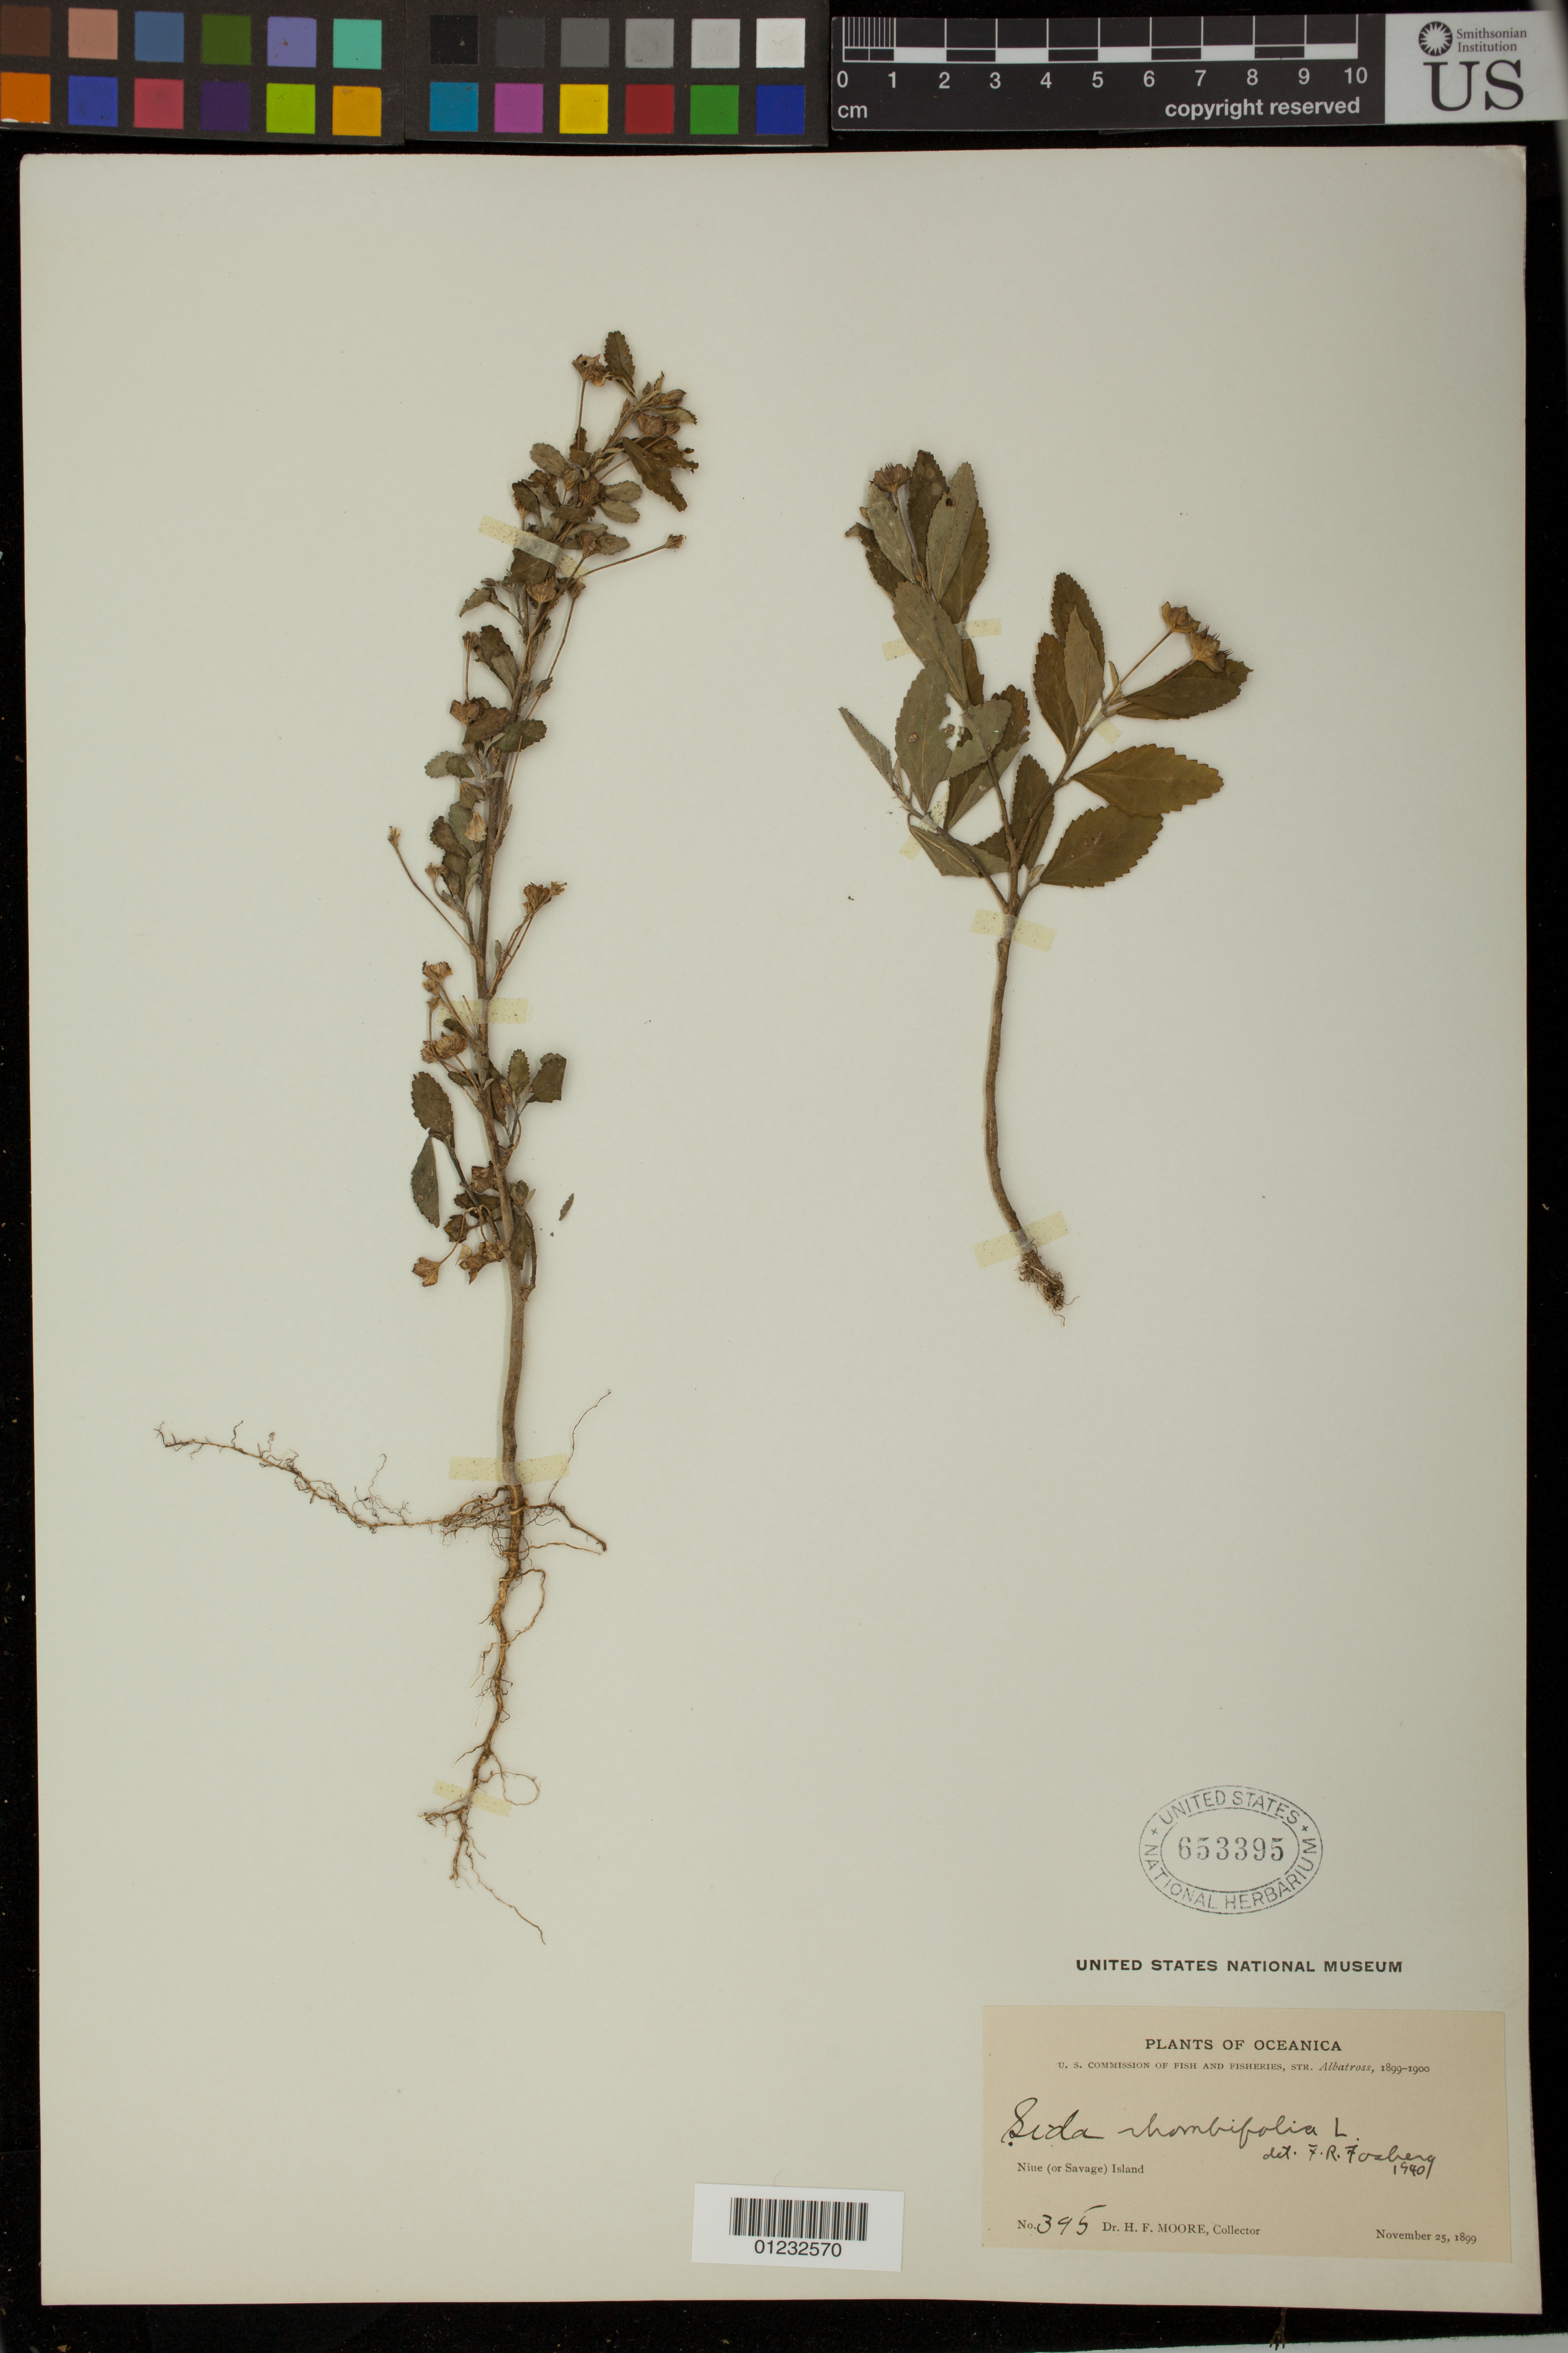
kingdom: Plantae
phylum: Tracheophyta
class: Magnoliopsida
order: Malvales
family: Malvaceae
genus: Sida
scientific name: Sida rhombifolia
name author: L.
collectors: H. F. Moore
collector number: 395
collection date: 1899-11-25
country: Niue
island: Niue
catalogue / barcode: US 653395